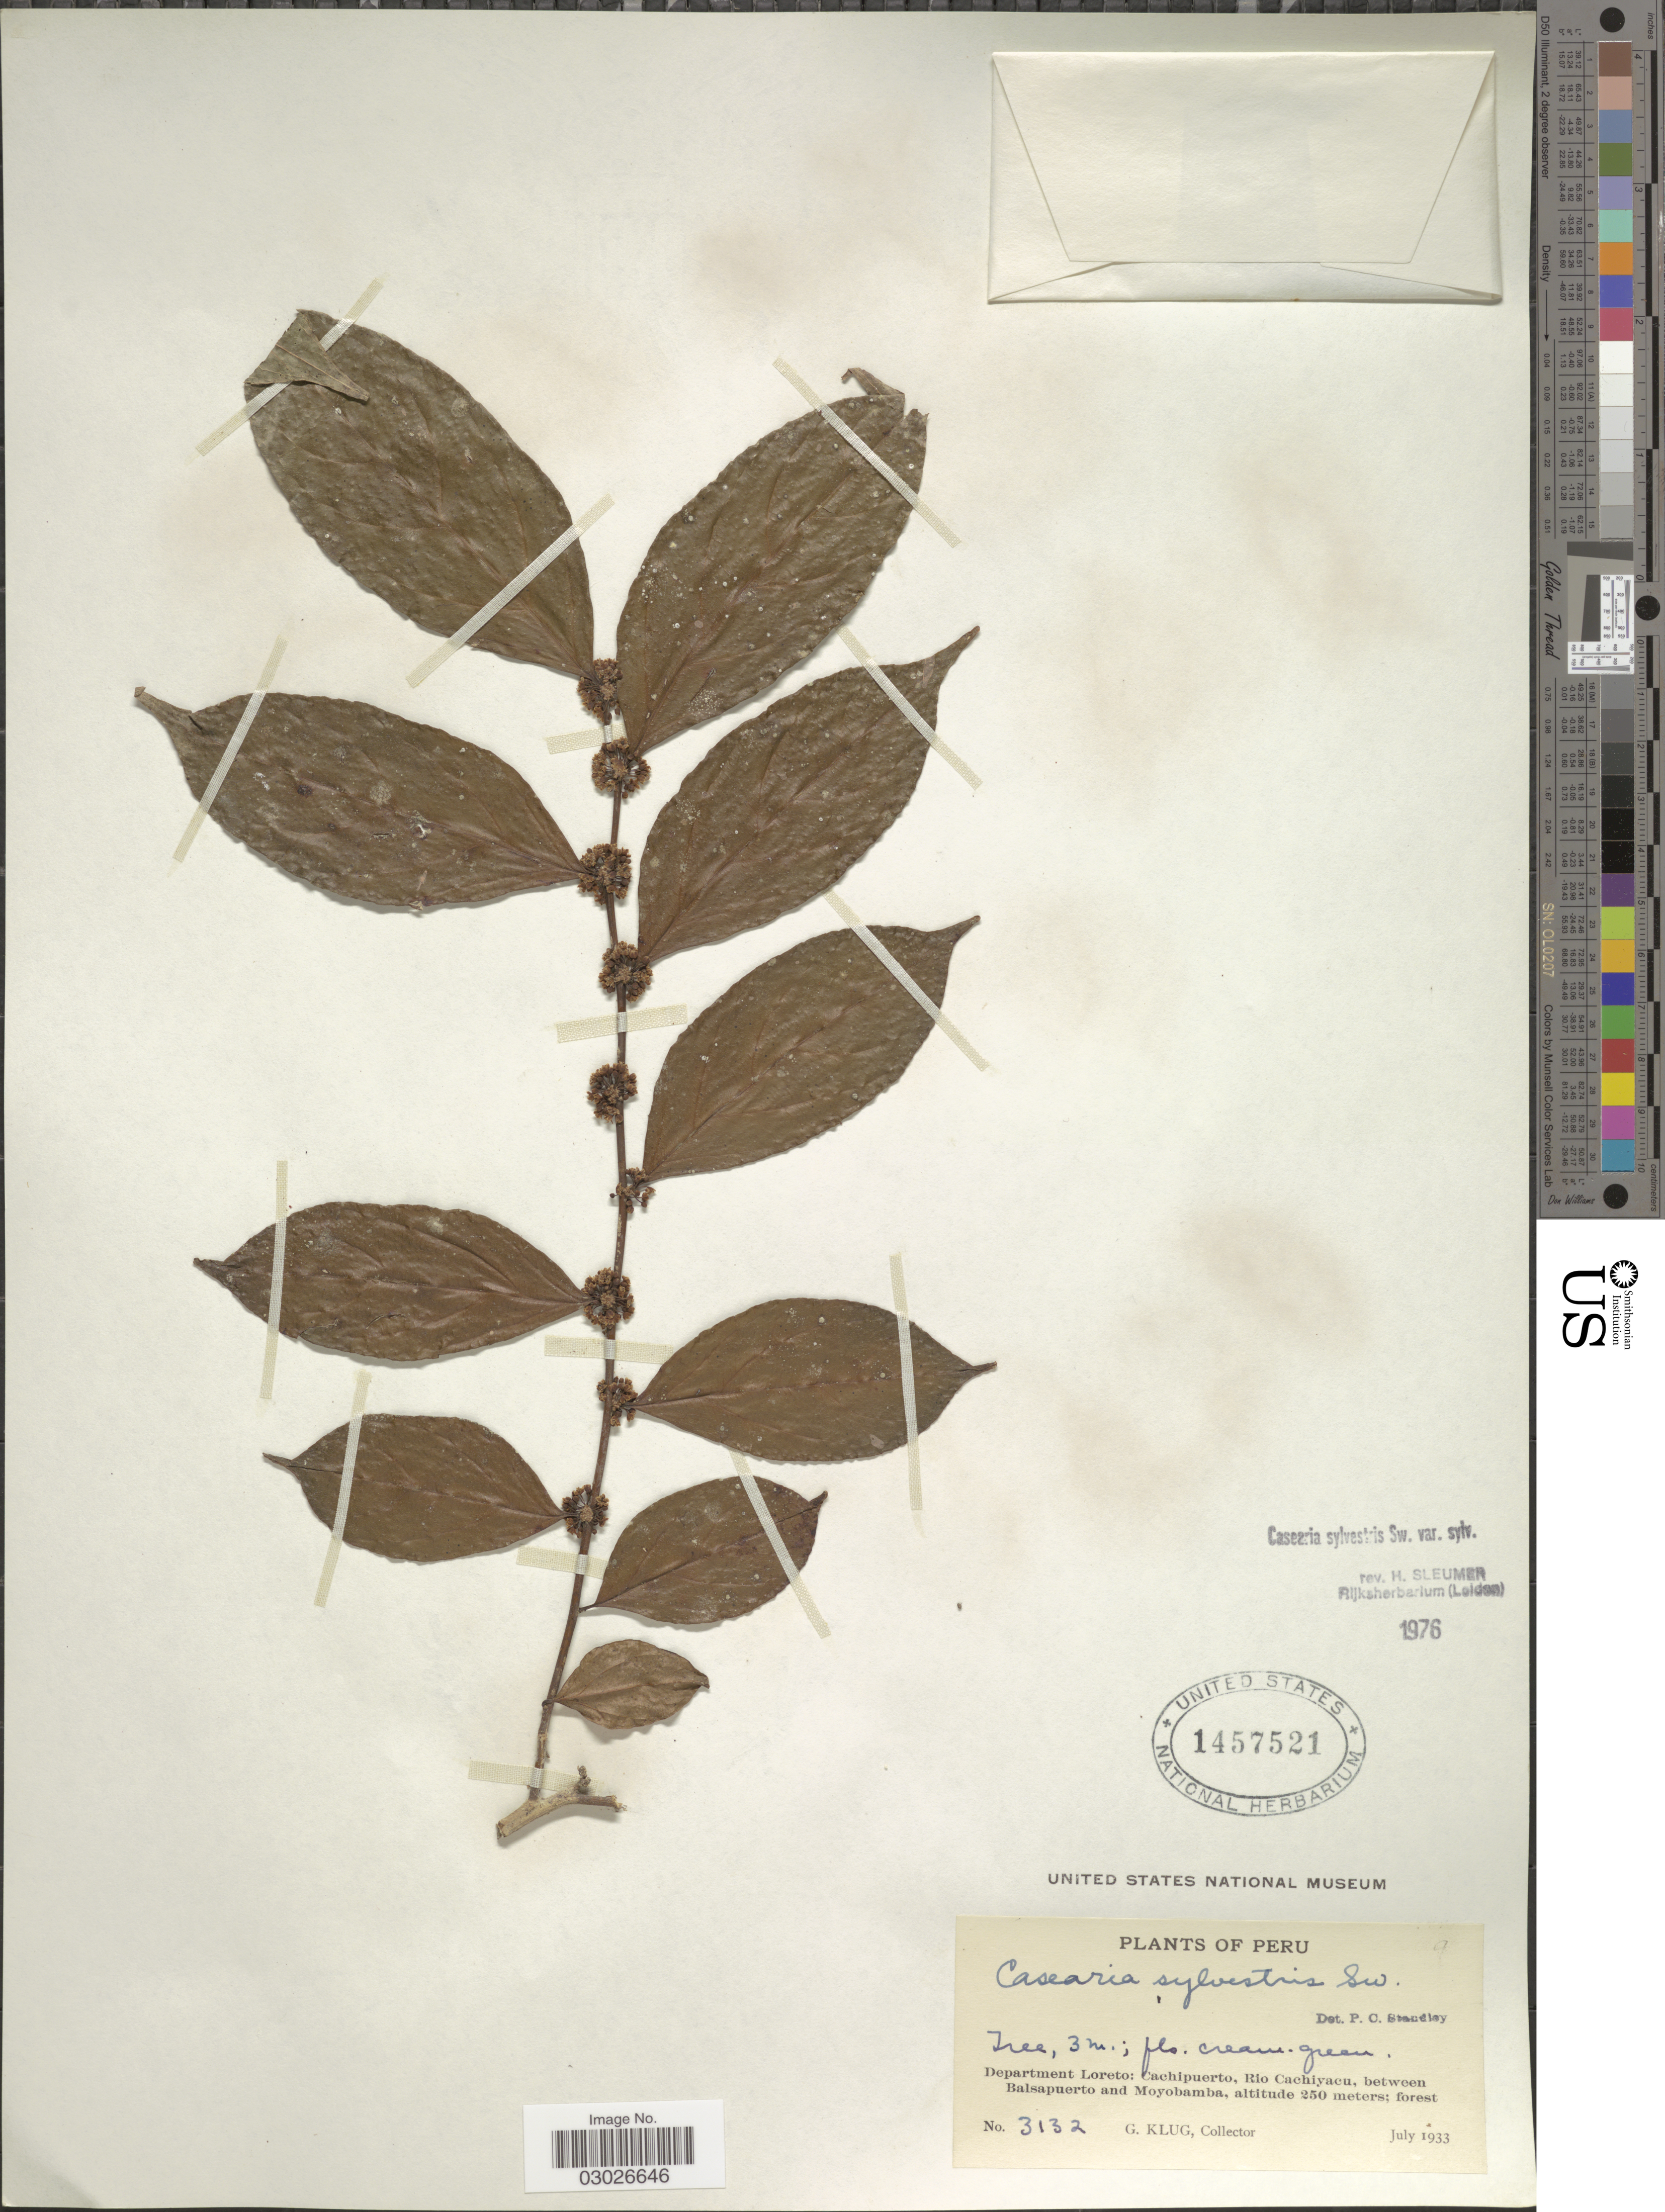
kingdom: Plantae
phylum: Tracheophyta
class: Magnoliopsida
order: Malpighiales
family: Salicaceae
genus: Casearia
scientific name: Casearia sylvestris var. sylvestris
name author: Sw.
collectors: G. Klug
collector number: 3132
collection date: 1933-07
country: Peru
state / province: Loreto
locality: Department Loreto: Cachipuerto, Rio Cachiyacu, between Balsapuerto and Moyobamba.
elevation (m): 250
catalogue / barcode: US 1457521